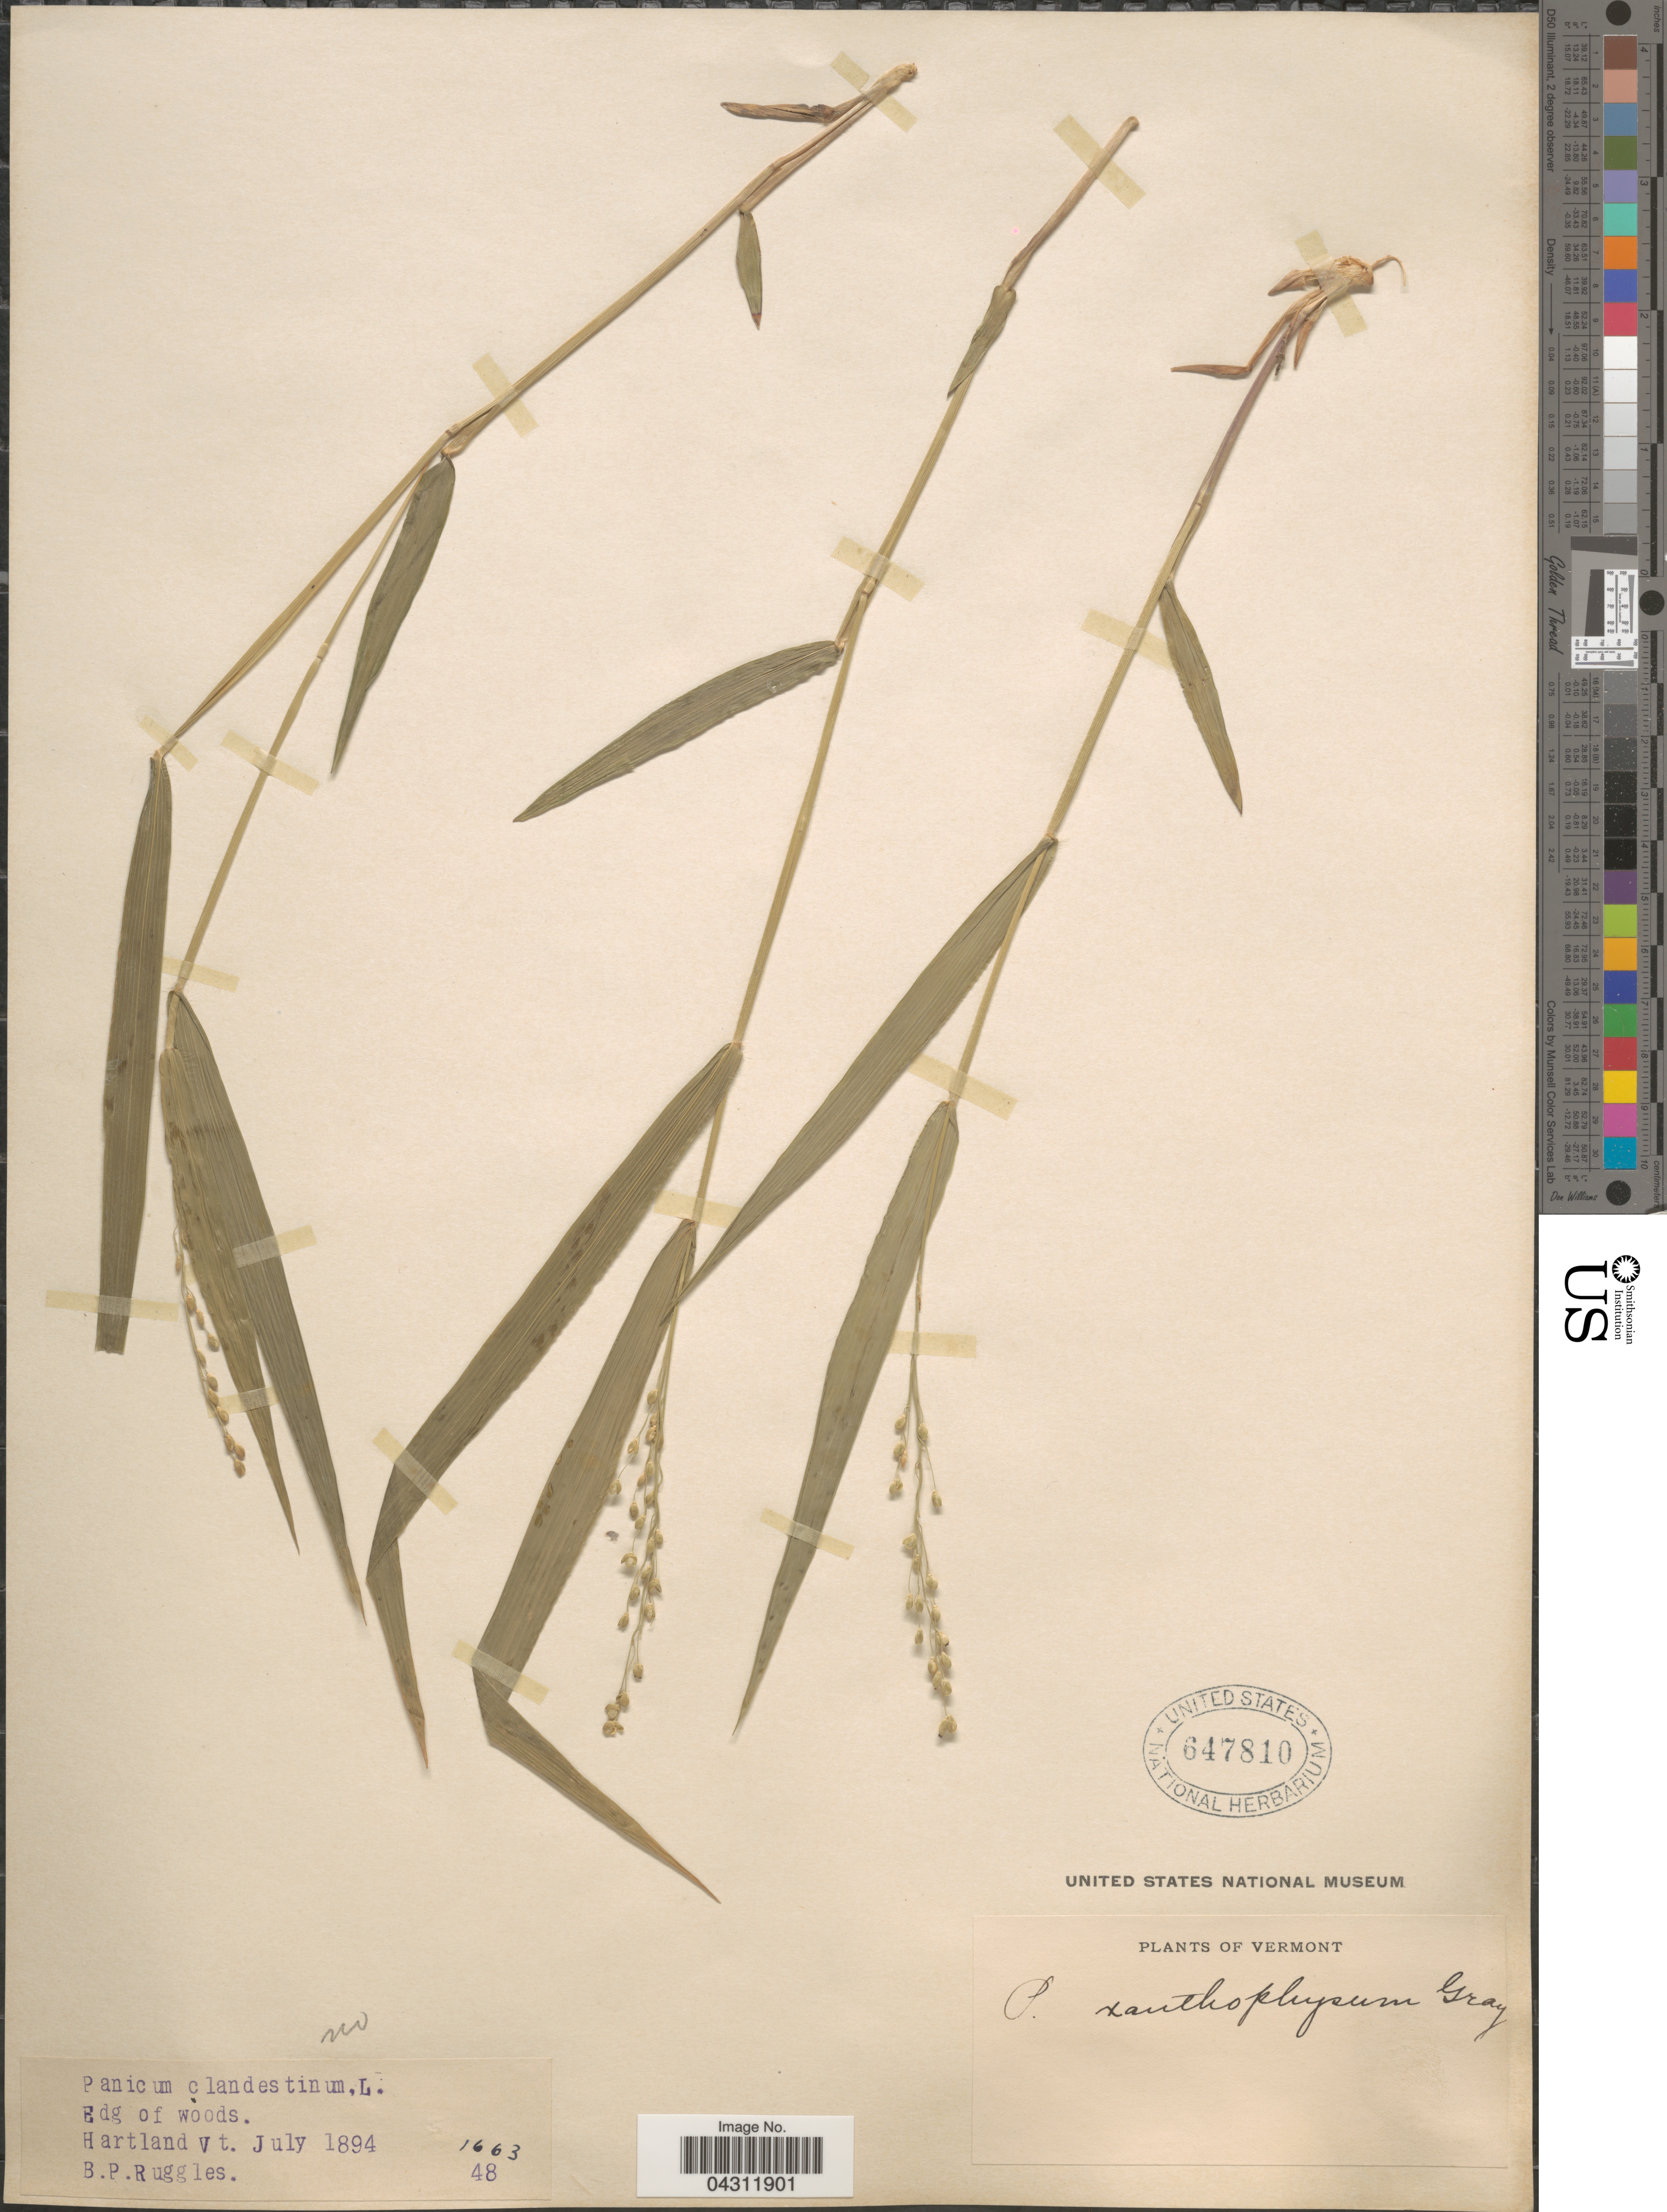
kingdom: Plantae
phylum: Tracheophyta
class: Liliopsida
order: Poales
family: Poaceae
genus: Dichanthelium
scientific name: Dichanthelium xanthophysum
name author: (A. Gray) Freckmann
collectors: B. Ruggles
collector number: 1663/48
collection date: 1894-07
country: United States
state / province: Vermont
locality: Hartland.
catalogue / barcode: US 647810